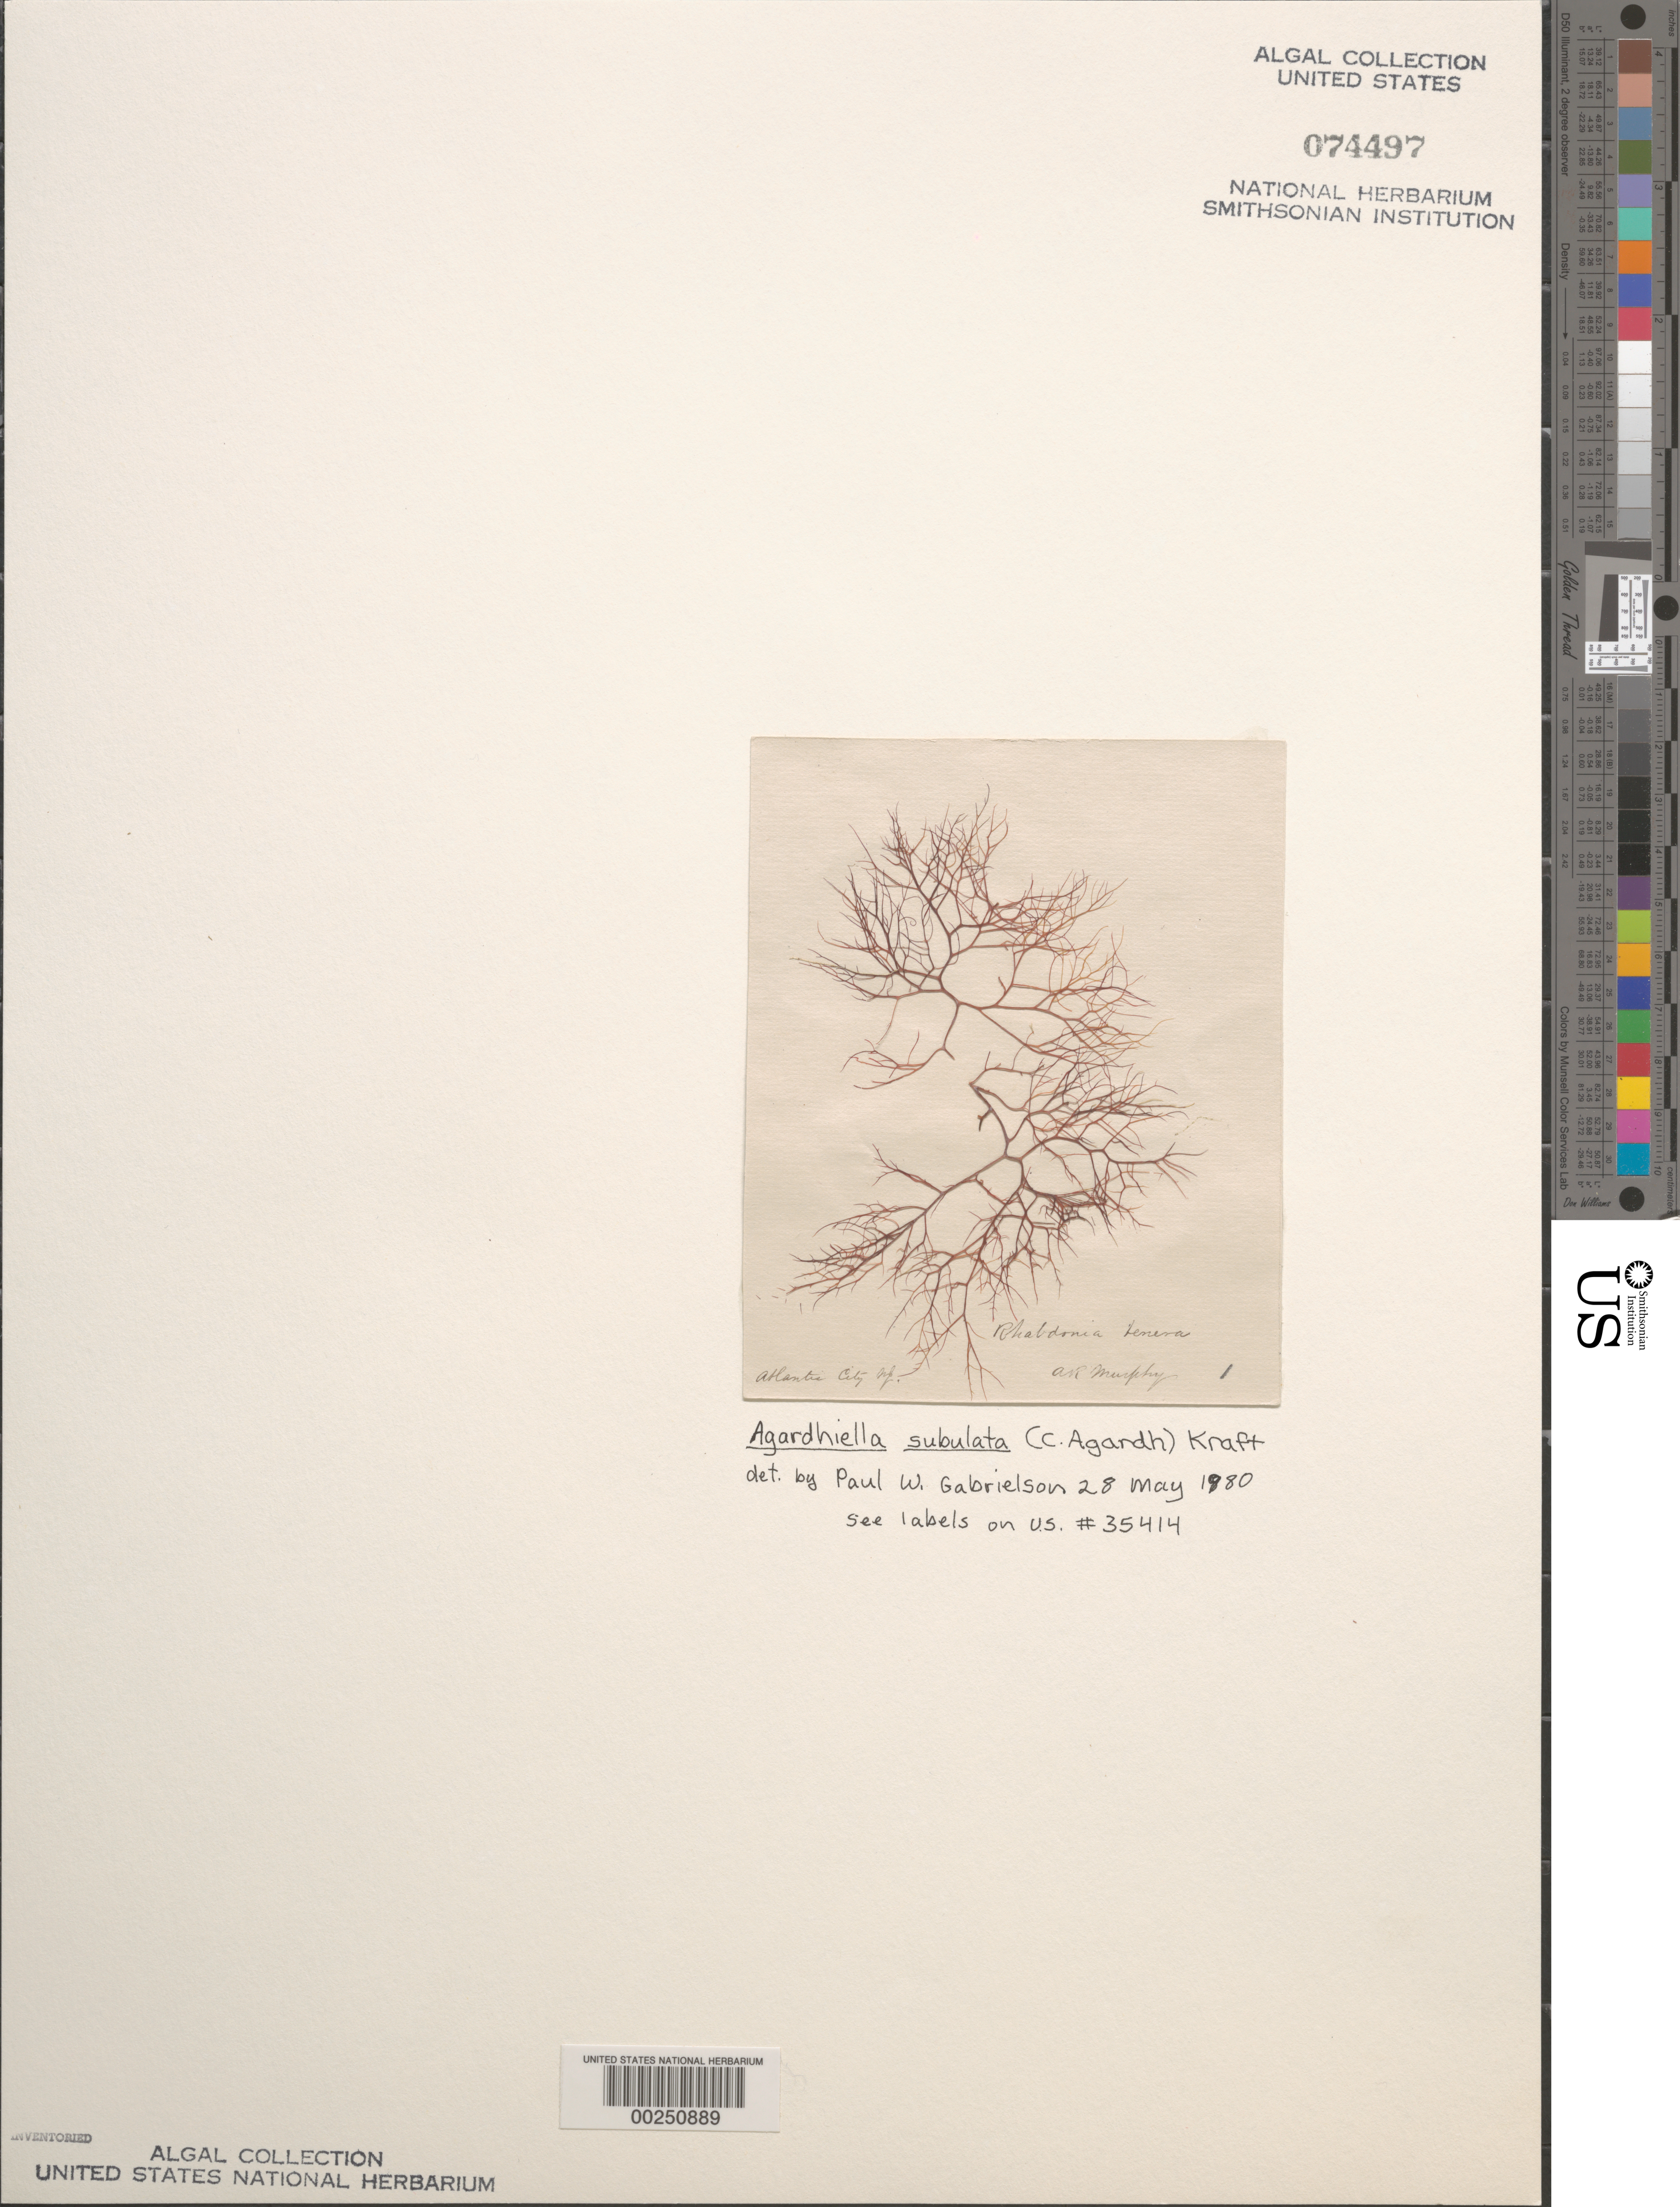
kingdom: Plantae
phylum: Rhodophyta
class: Florideophyceae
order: Gigartinales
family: Solieriaceae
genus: Agardhiella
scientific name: Agardhiella subulata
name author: (C. Agardh) G.T.Kraft & M.J. Wynne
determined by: Gabrielson, P. W.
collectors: A. Murphy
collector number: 1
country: United States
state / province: New Jersey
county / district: Atlantic County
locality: Atlantic City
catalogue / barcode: US 74497